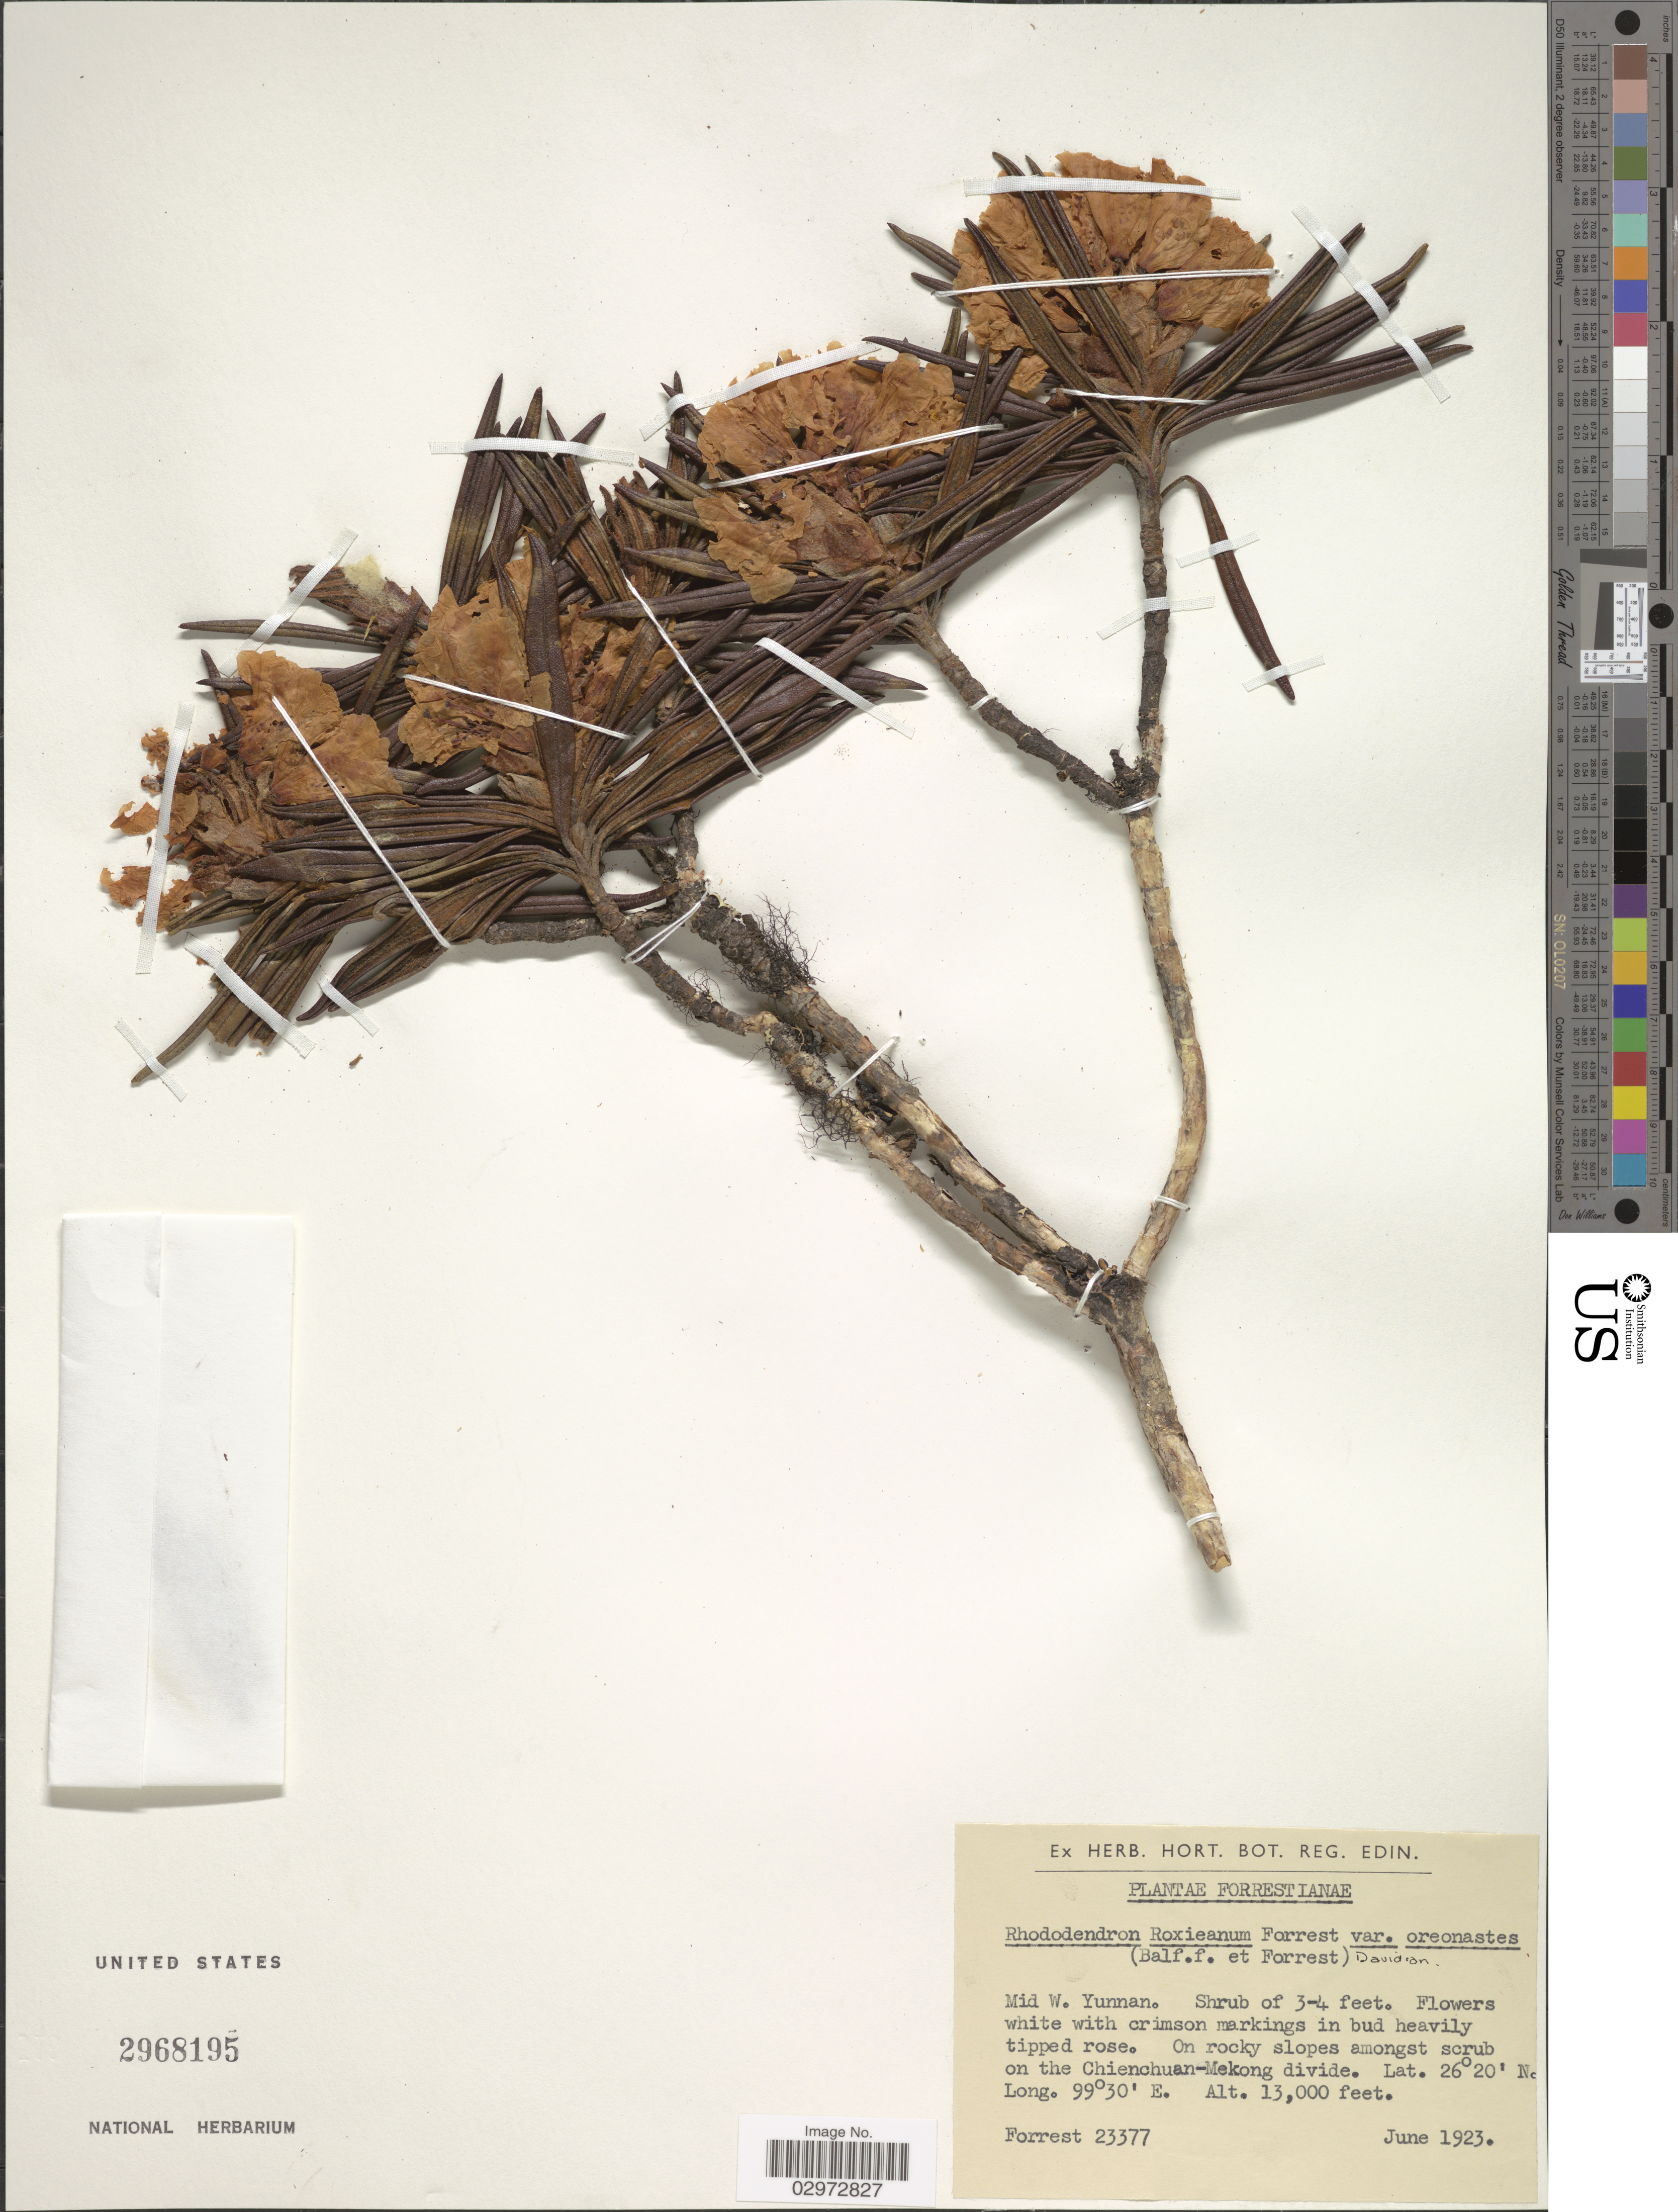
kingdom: Plantae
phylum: Tracheophyta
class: Magnoliopsida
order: Ericales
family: Ericaceae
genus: Rhododendron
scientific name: Rhododendron roxieanum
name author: Forrest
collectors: -. Forrest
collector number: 23377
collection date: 1923-06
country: China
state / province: Yunnan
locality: Mid W. Yunnan. On rocky slopes amongst scrub on the Chienchuan-Mekong divide.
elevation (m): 3962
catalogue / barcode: US 2968195